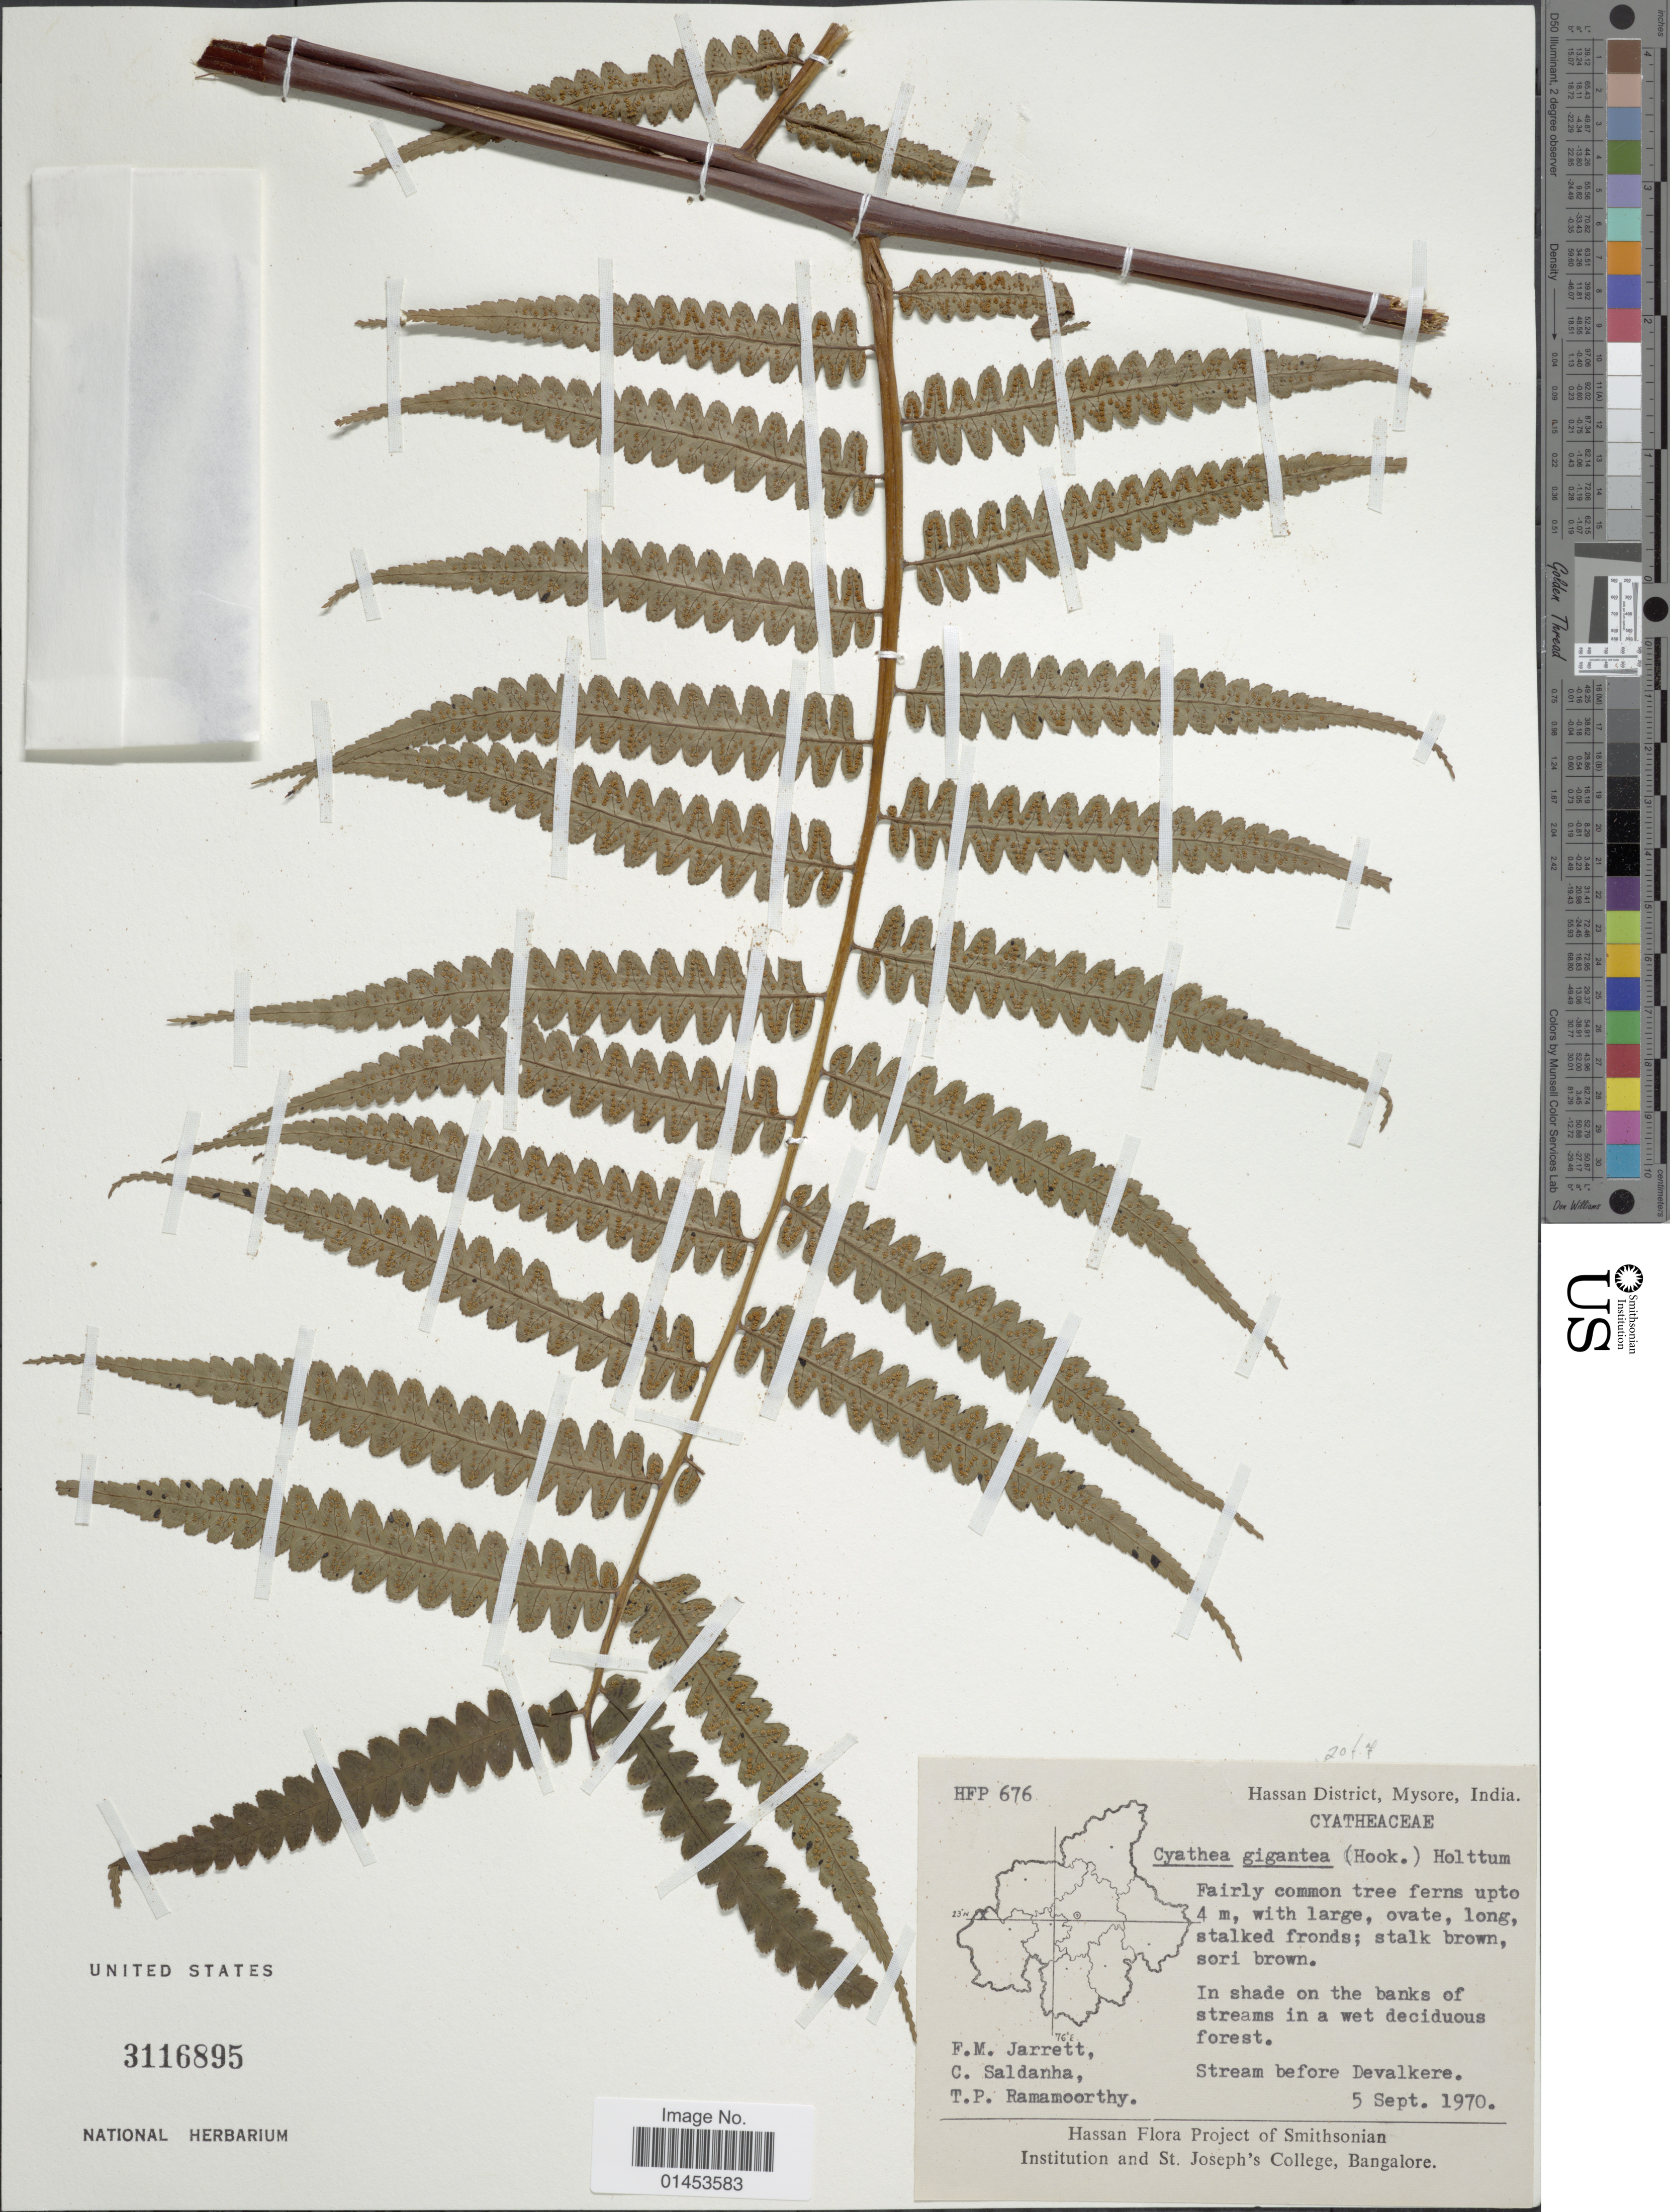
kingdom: Plantae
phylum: Tracheophyta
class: Polypodiopsida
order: Cyatheales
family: Cyatheaceae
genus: Cyathea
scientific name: Cyathea gigantea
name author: (Wall. ex Hook.) Holttum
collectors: F. M. Jarrett, C. Saldanha & T. P. Ramamoorthy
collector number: HFP676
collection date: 1970-09-05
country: India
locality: Hassan District, Mysore, India, in shade on the banks of streams in a wet deciduous forest, Stream before Devalkere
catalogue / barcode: US 3116895